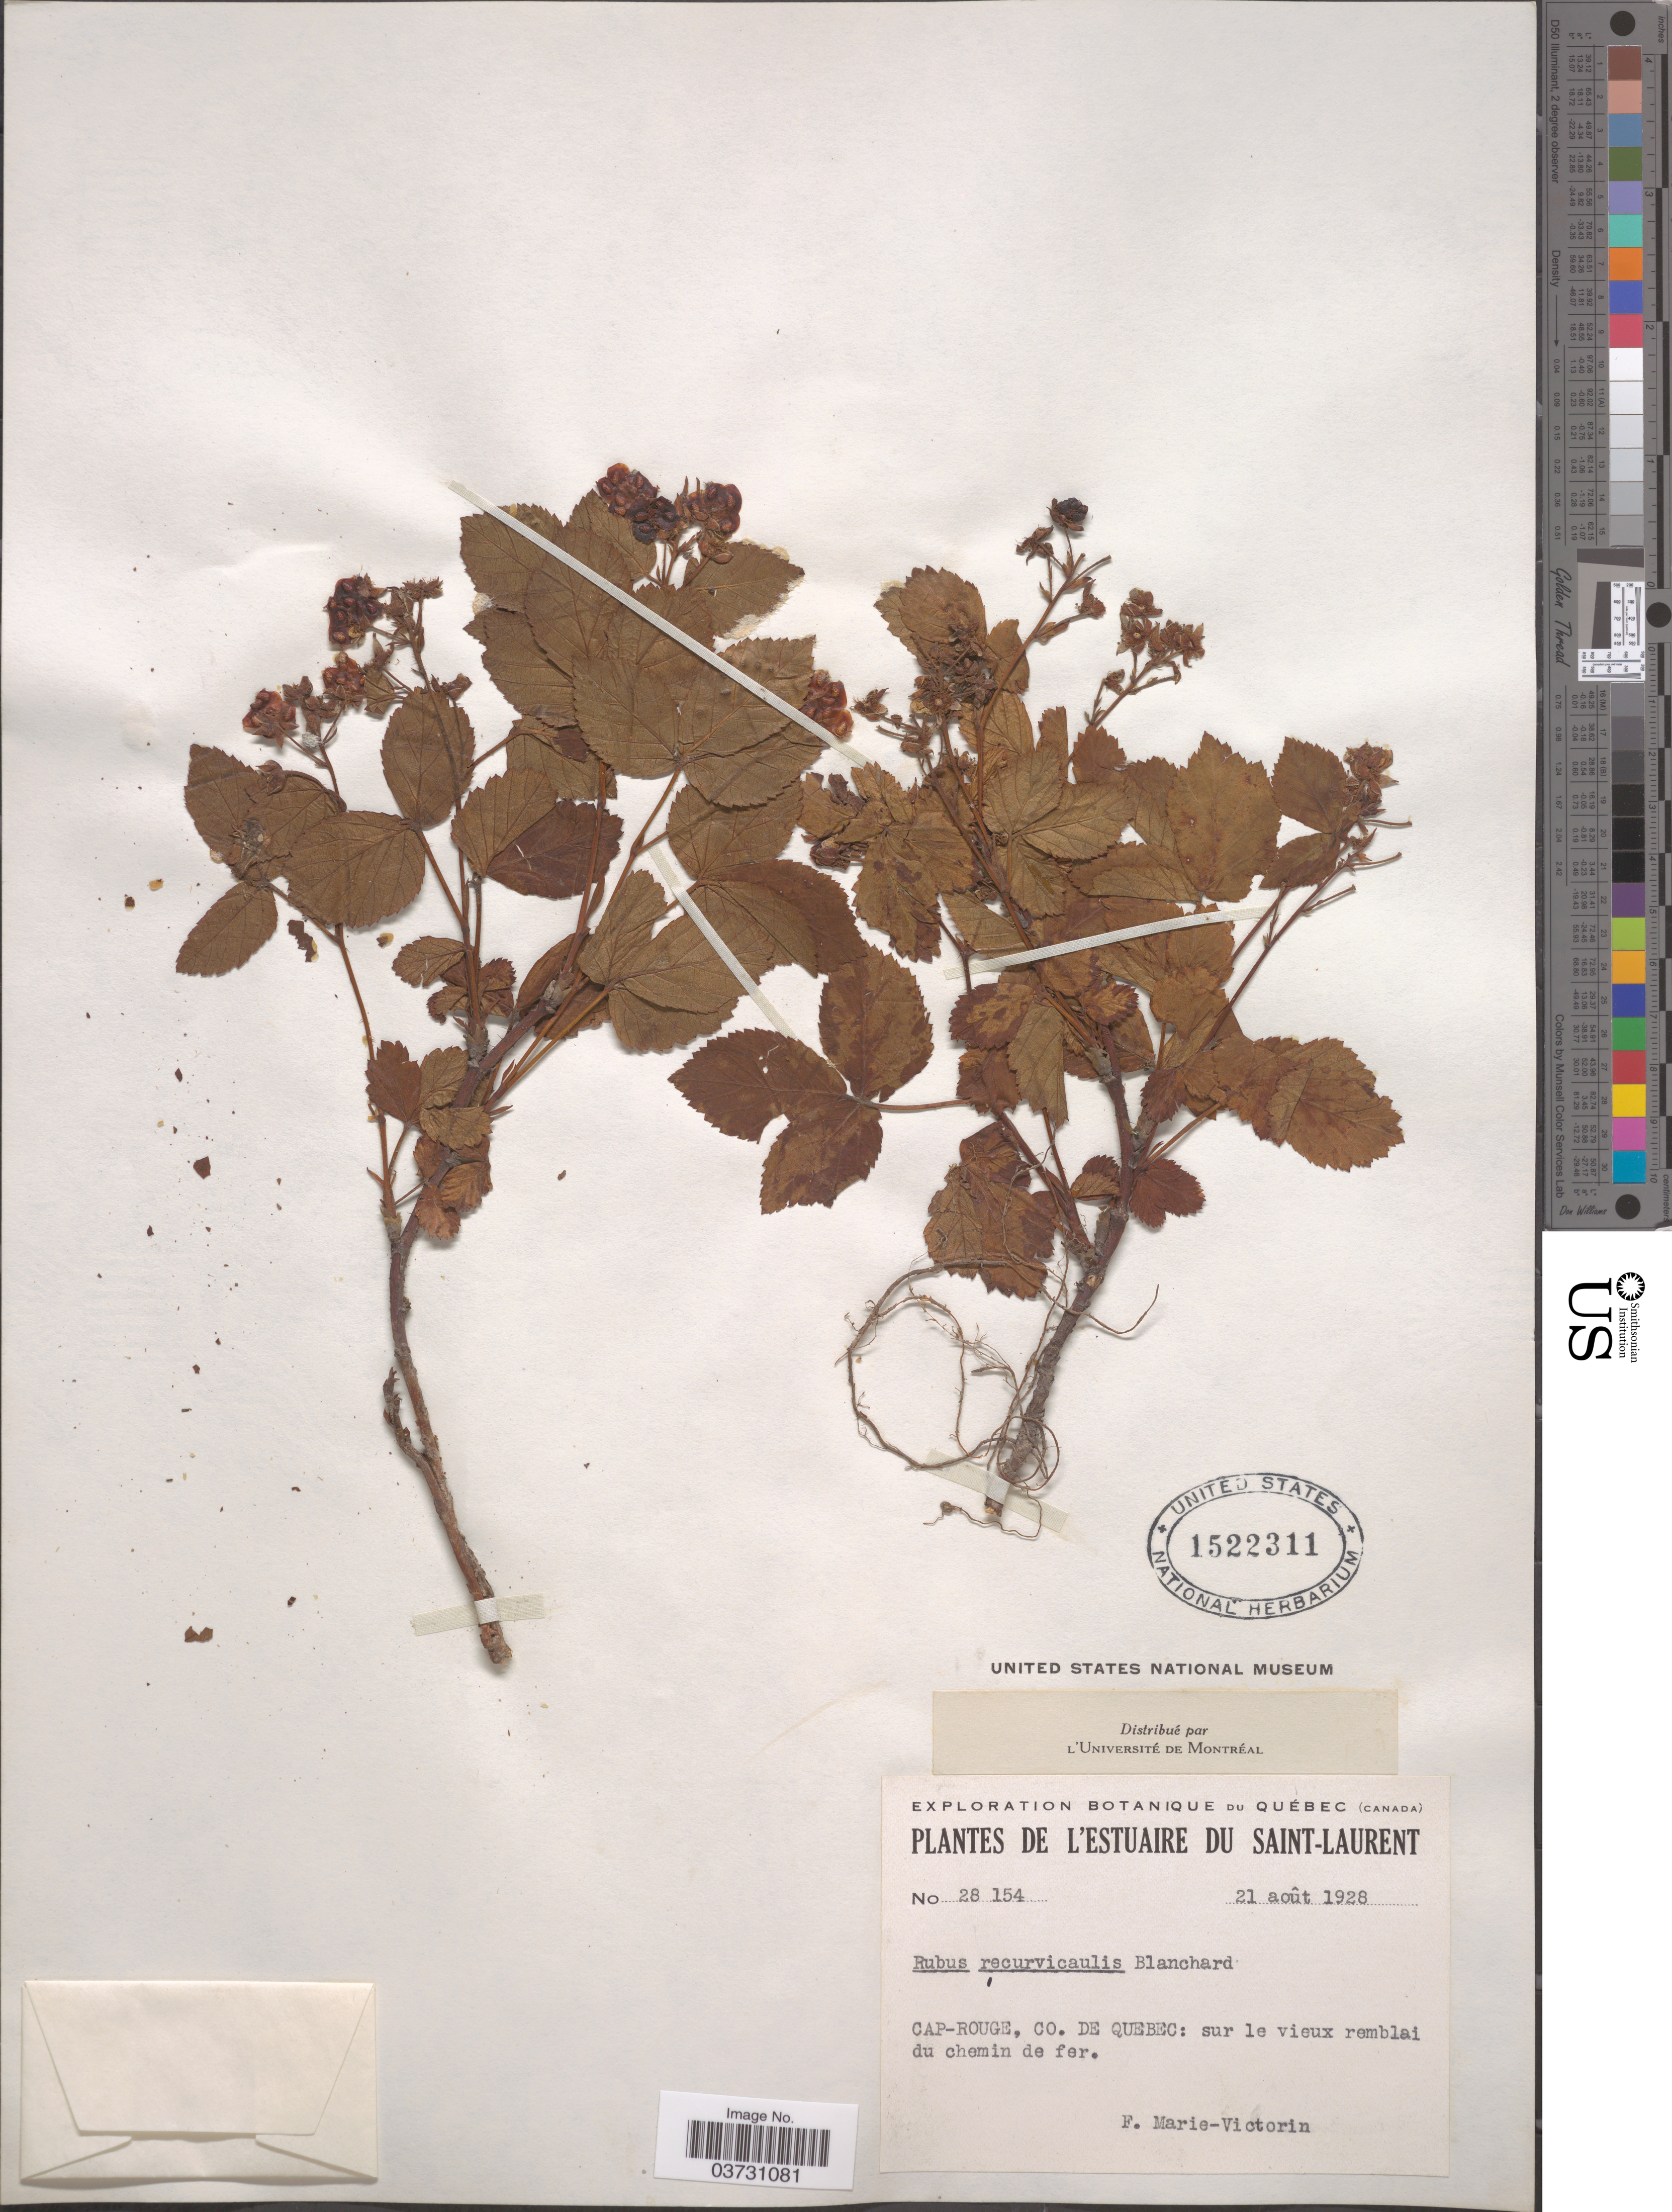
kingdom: Plantae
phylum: Tracheophyta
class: Magnoliopsida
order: Rosales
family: Rosaceae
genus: Rubus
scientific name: Rubus recurvicaulis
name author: Blanch.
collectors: F. Marie-Victorin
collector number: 28154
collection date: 1928-08-21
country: Canada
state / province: Quebec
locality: L'Estuaire du Saint-Laurent. Cap-Rouge, Co. de Quebec: sur le vieux remblai du chemin de fer.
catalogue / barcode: US 1522311